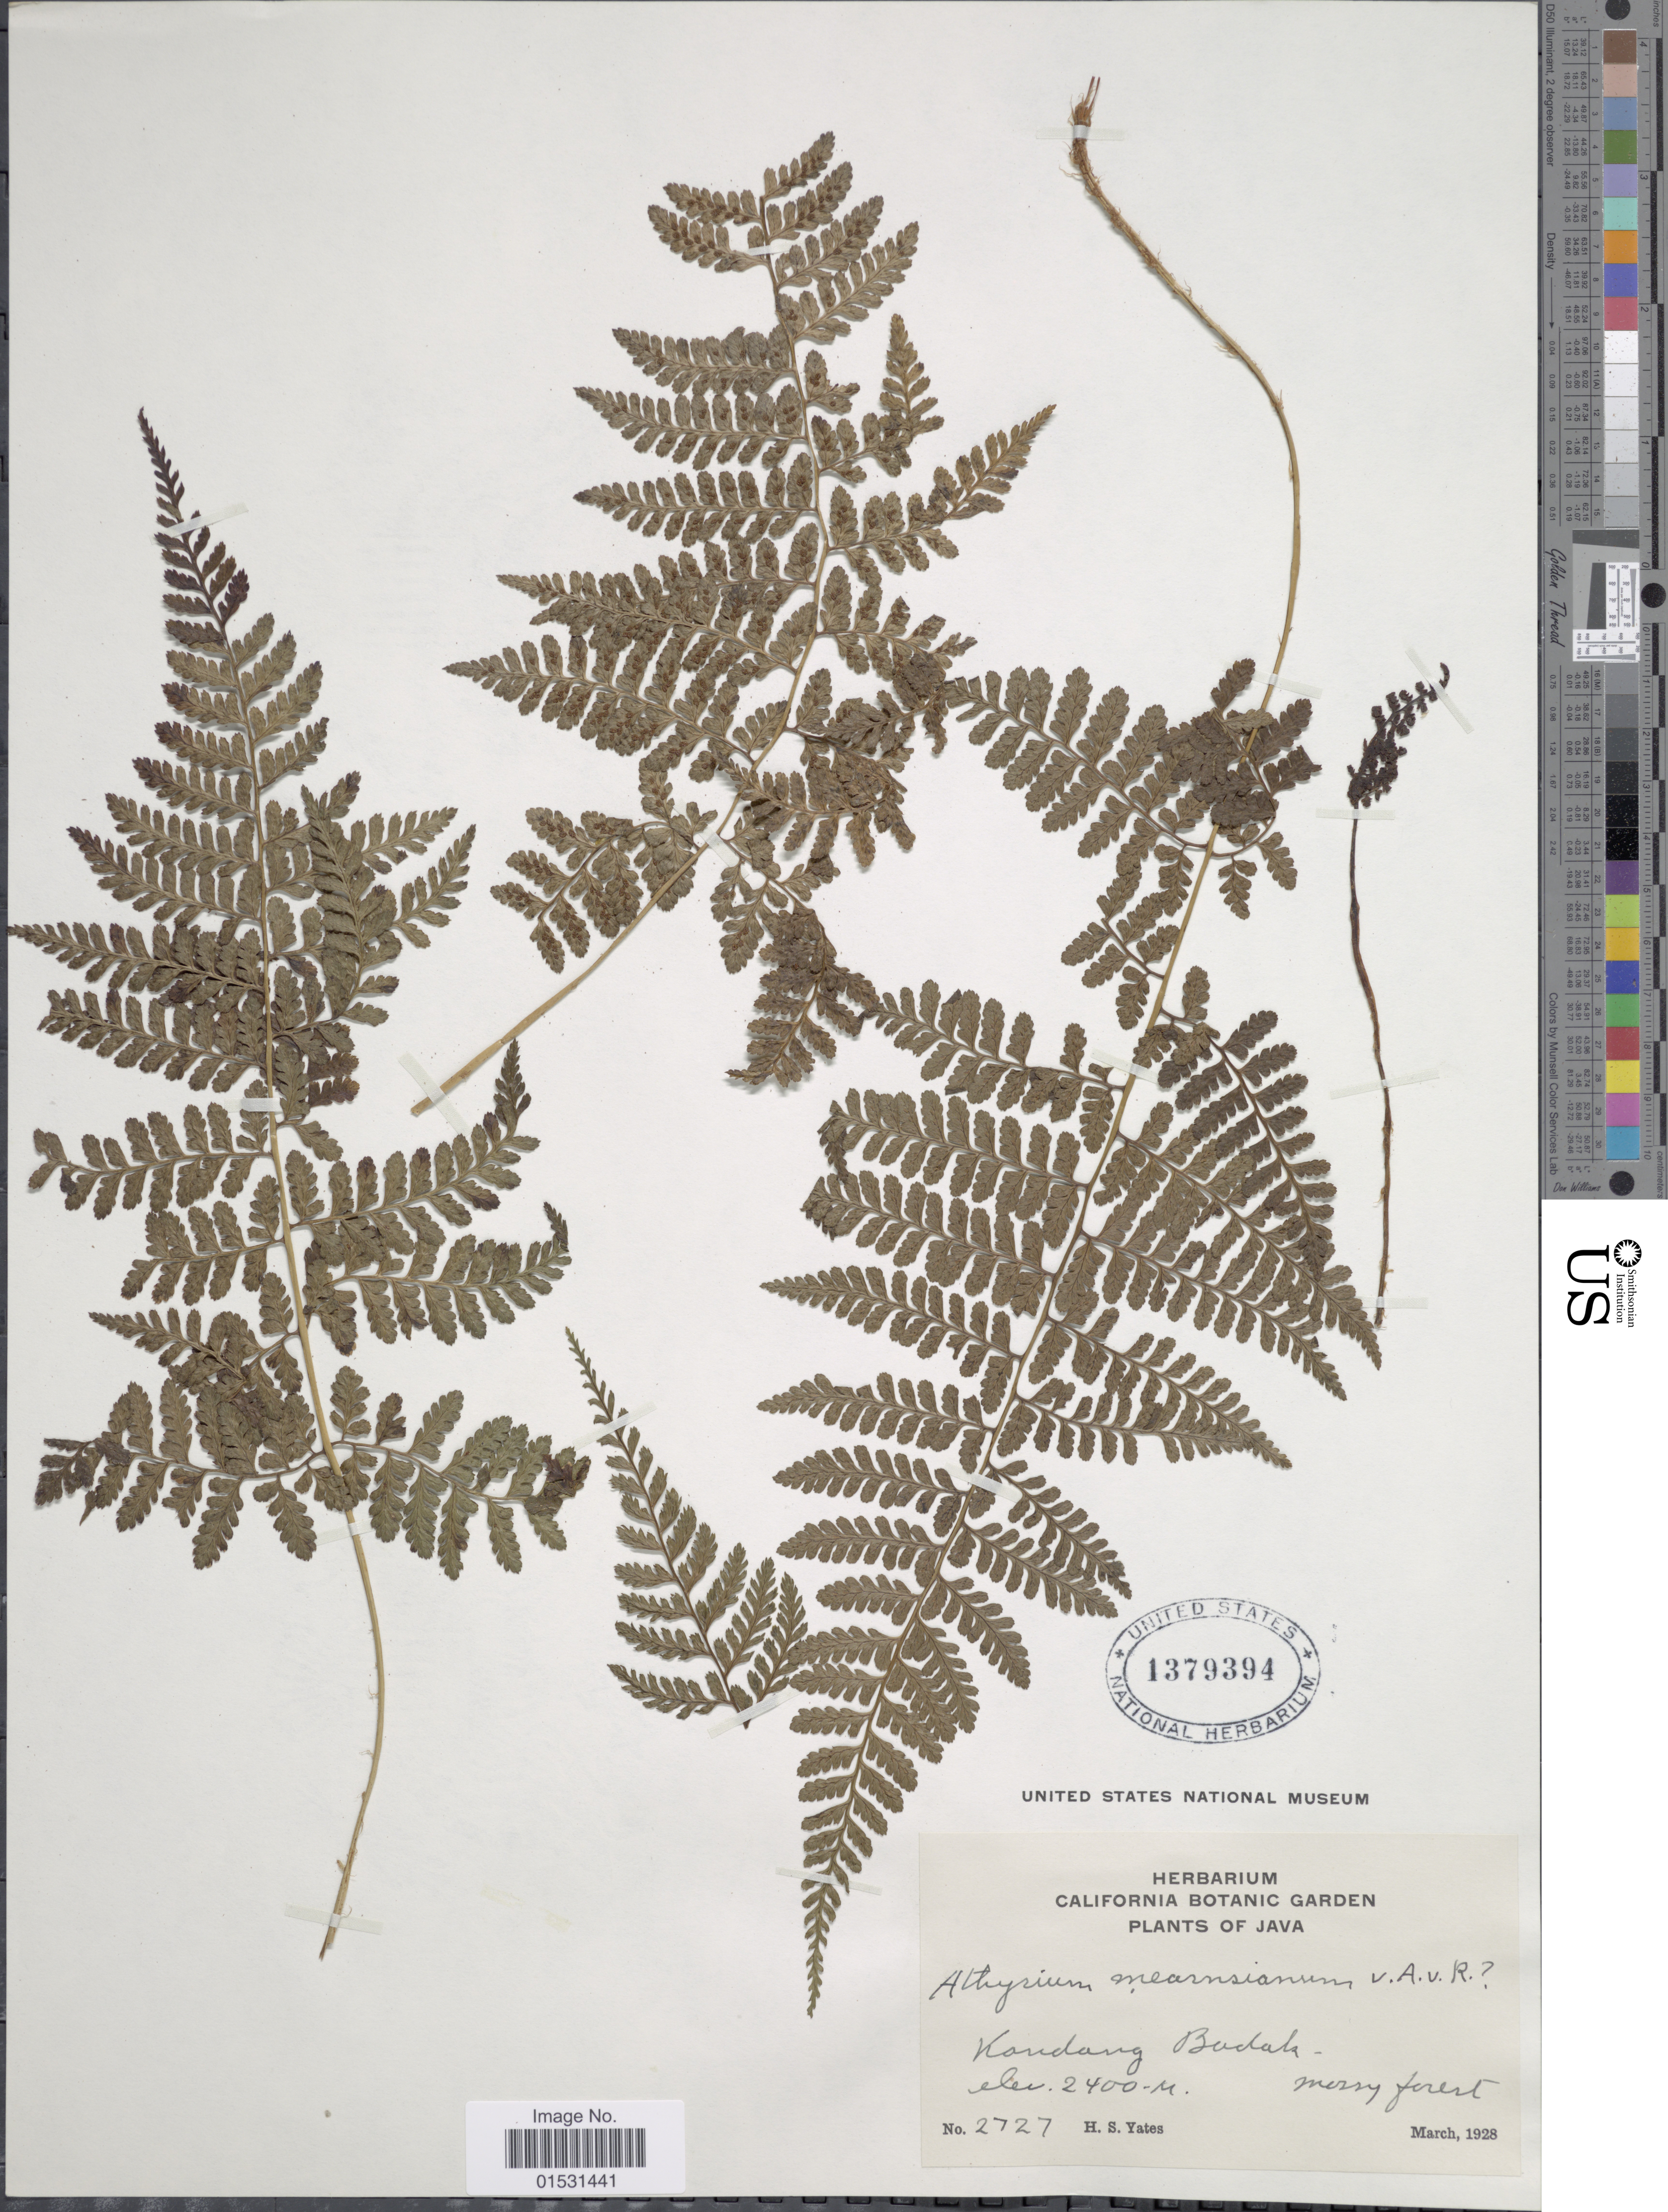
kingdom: Plantae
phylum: Tracheophyta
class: Polypodiopsida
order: Polypodiales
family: Athyriaceae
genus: Athyrium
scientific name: Athyrium mearusianum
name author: (Copel.) Alderw.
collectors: H. S. Yates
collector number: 2727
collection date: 1928-03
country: Indonesia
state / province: Java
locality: Kandang Budah.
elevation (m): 2400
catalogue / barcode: US 1379394